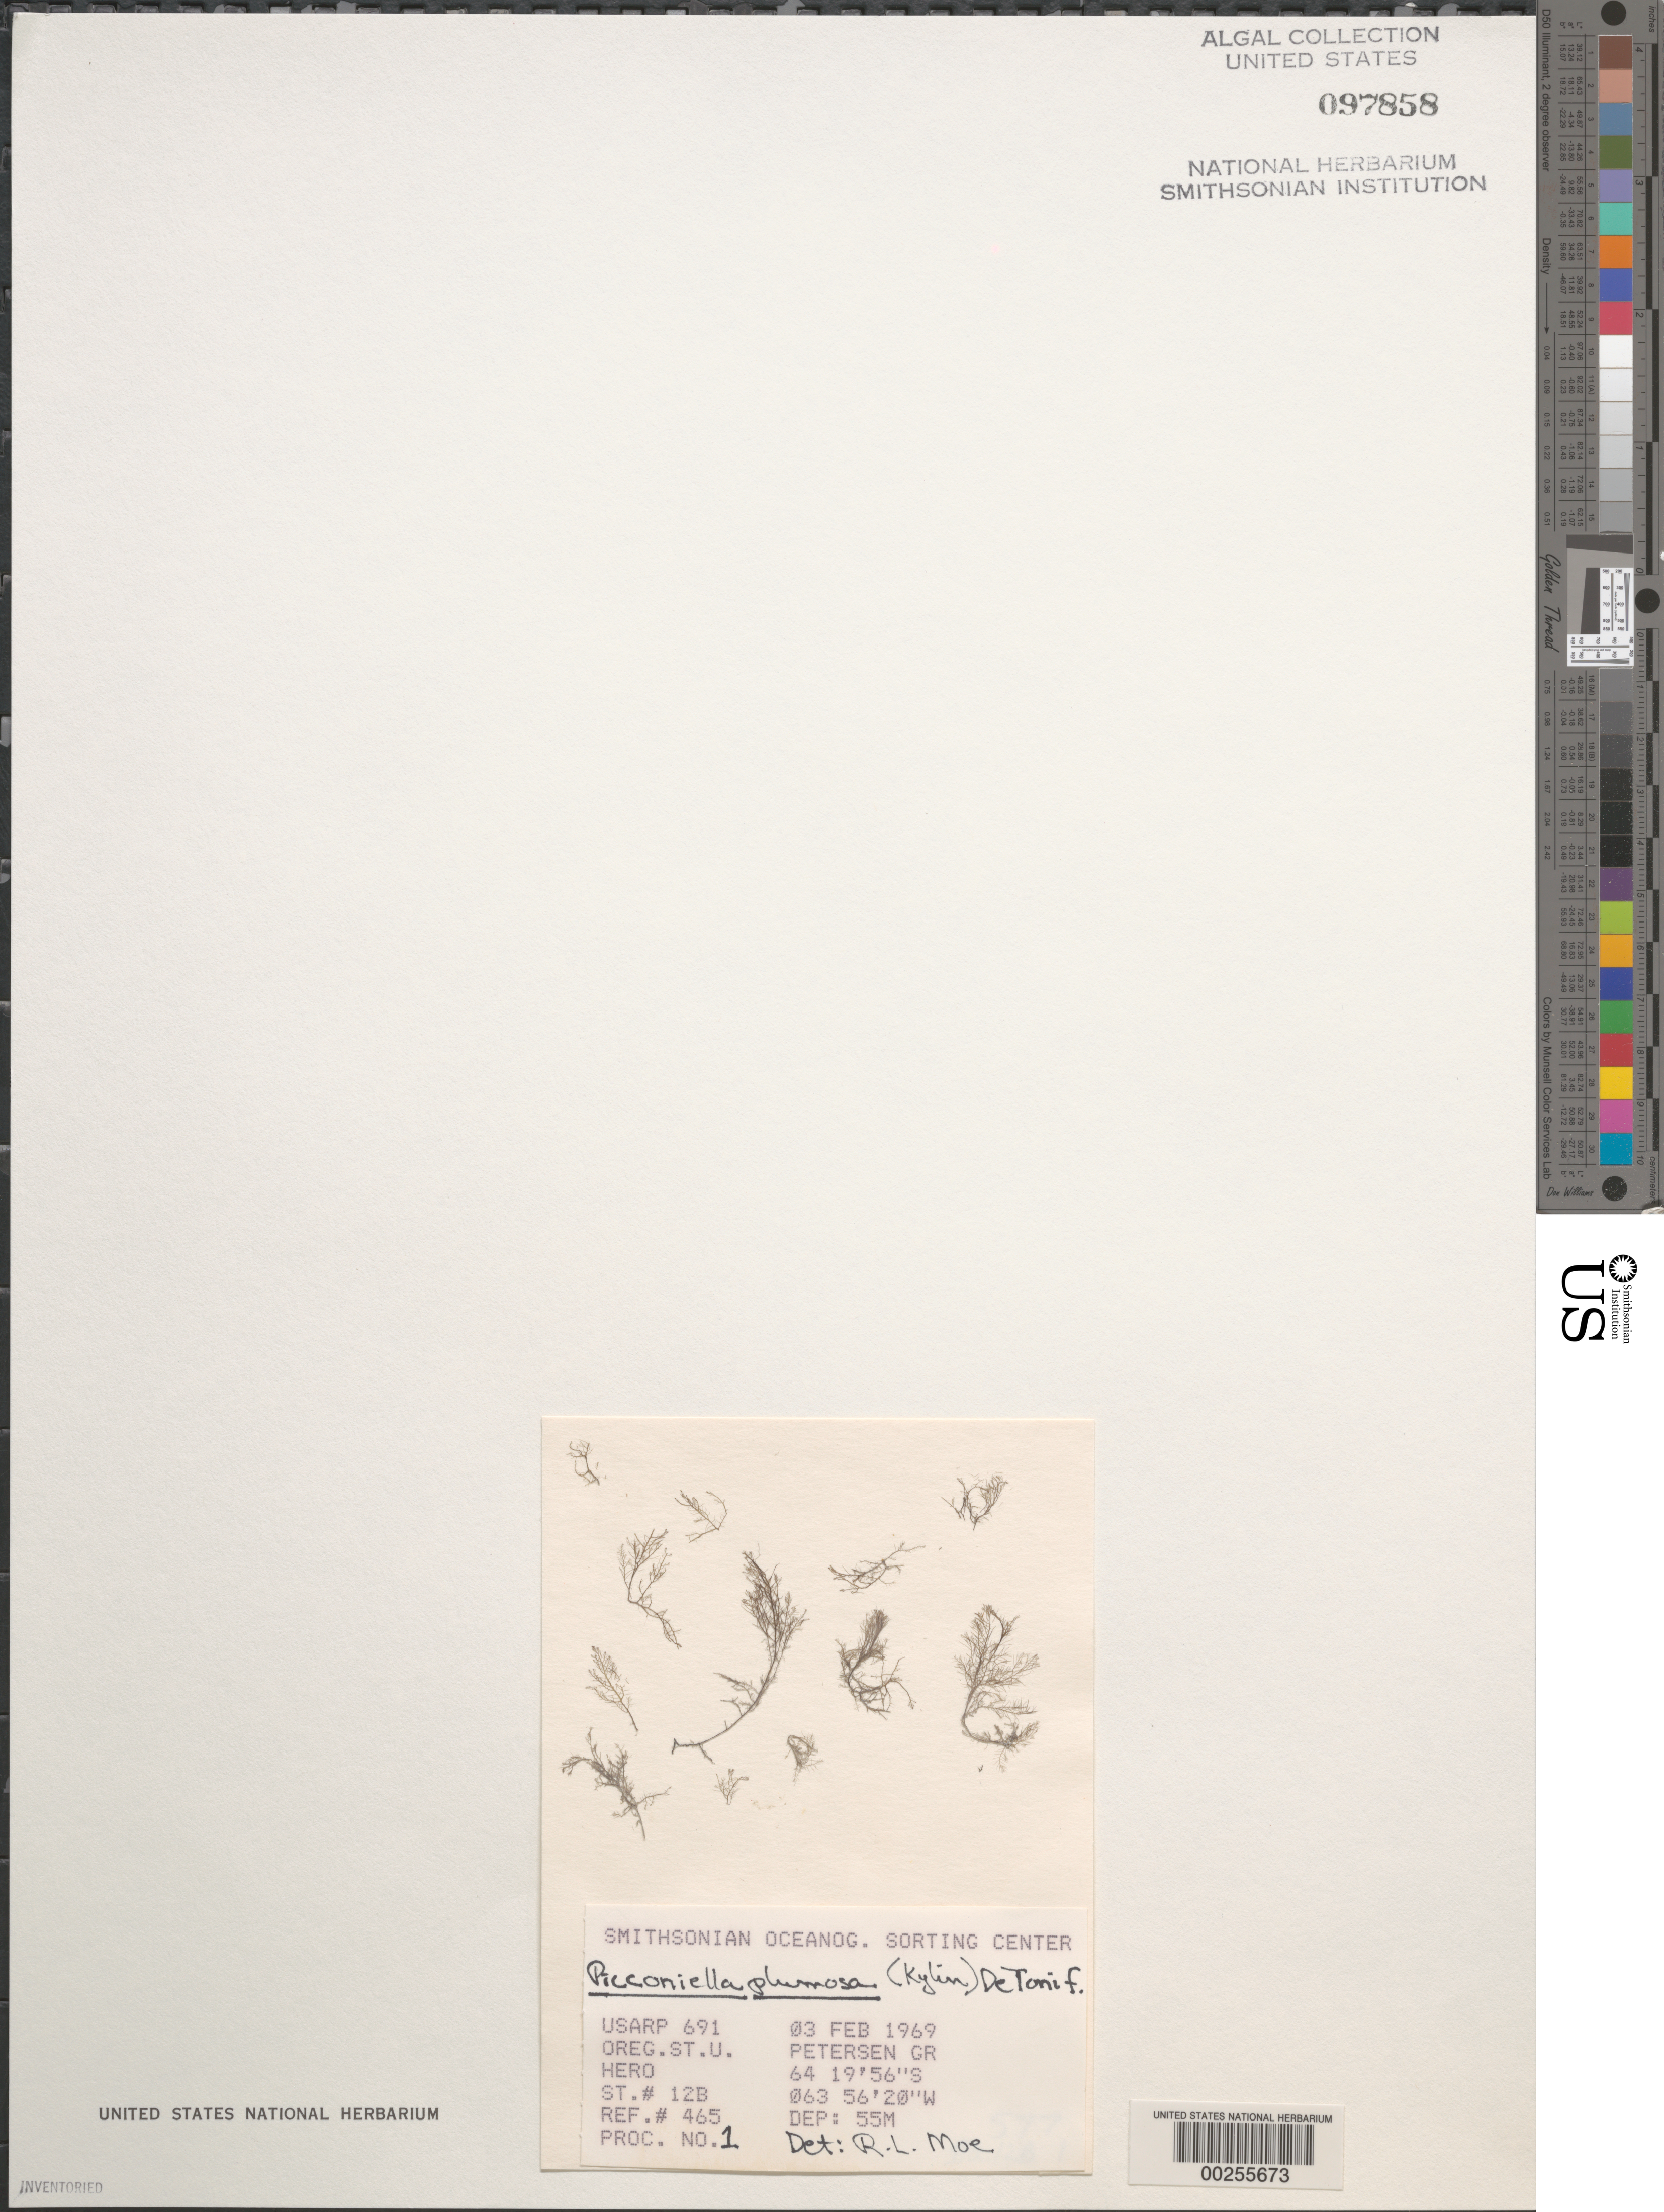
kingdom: Plantae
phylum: Rhodophyta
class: Florideophyceae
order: Ceramiales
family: Rhodomelaceae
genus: Picconiella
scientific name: Picconiella plumosa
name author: (Kylin) De Toni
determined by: Moe, R. L.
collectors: Oregon State University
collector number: Station 12b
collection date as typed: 03 Feb 1969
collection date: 1969-02-03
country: Antarctica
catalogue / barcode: US 97858